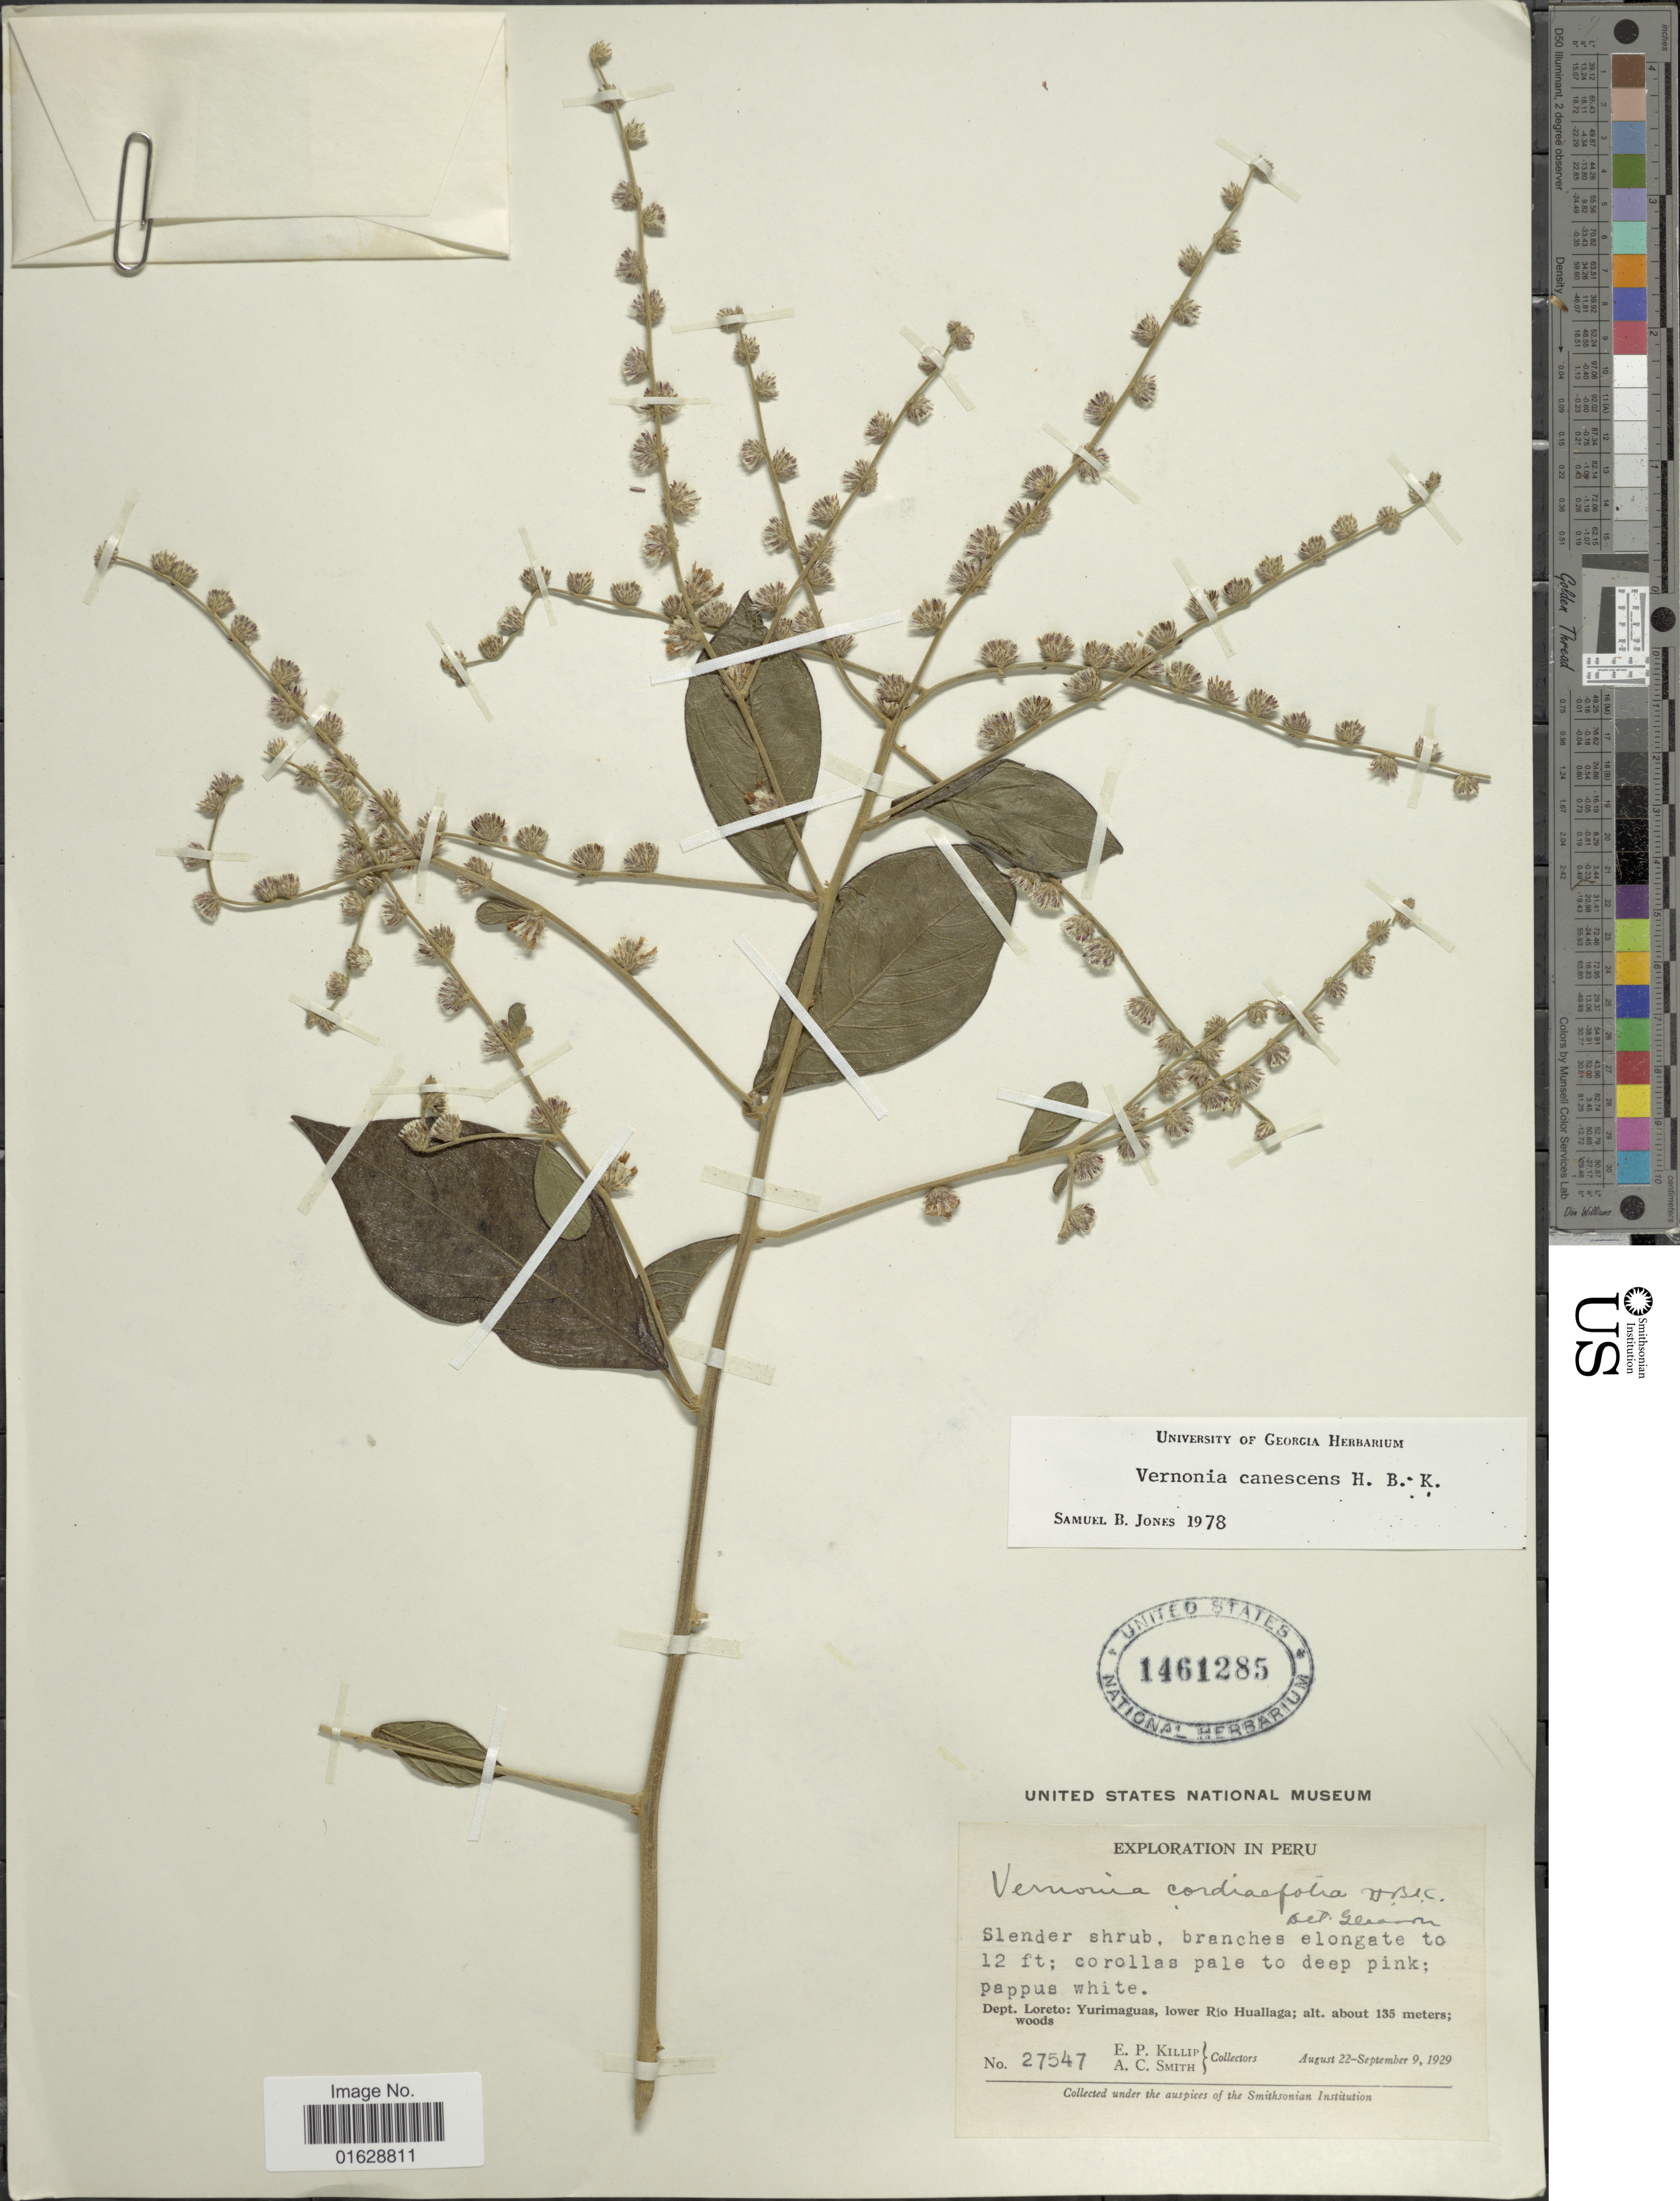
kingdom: Plantae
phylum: Tracheophyta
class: Magnoliopsida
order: Asterales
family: Asteraceae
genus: Lepidaploa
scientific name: Lepidaploa canescens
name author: (Kunth) H. Rob.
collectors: E. P. Killip & A. C. Smith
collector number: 27547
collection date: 1929-08-22/1929-09-09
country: Peru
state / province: Loreto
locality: Dept. Loreto: Yurimaguas, lower Rio Huallaga.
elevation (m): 135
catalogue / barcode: US 1461285